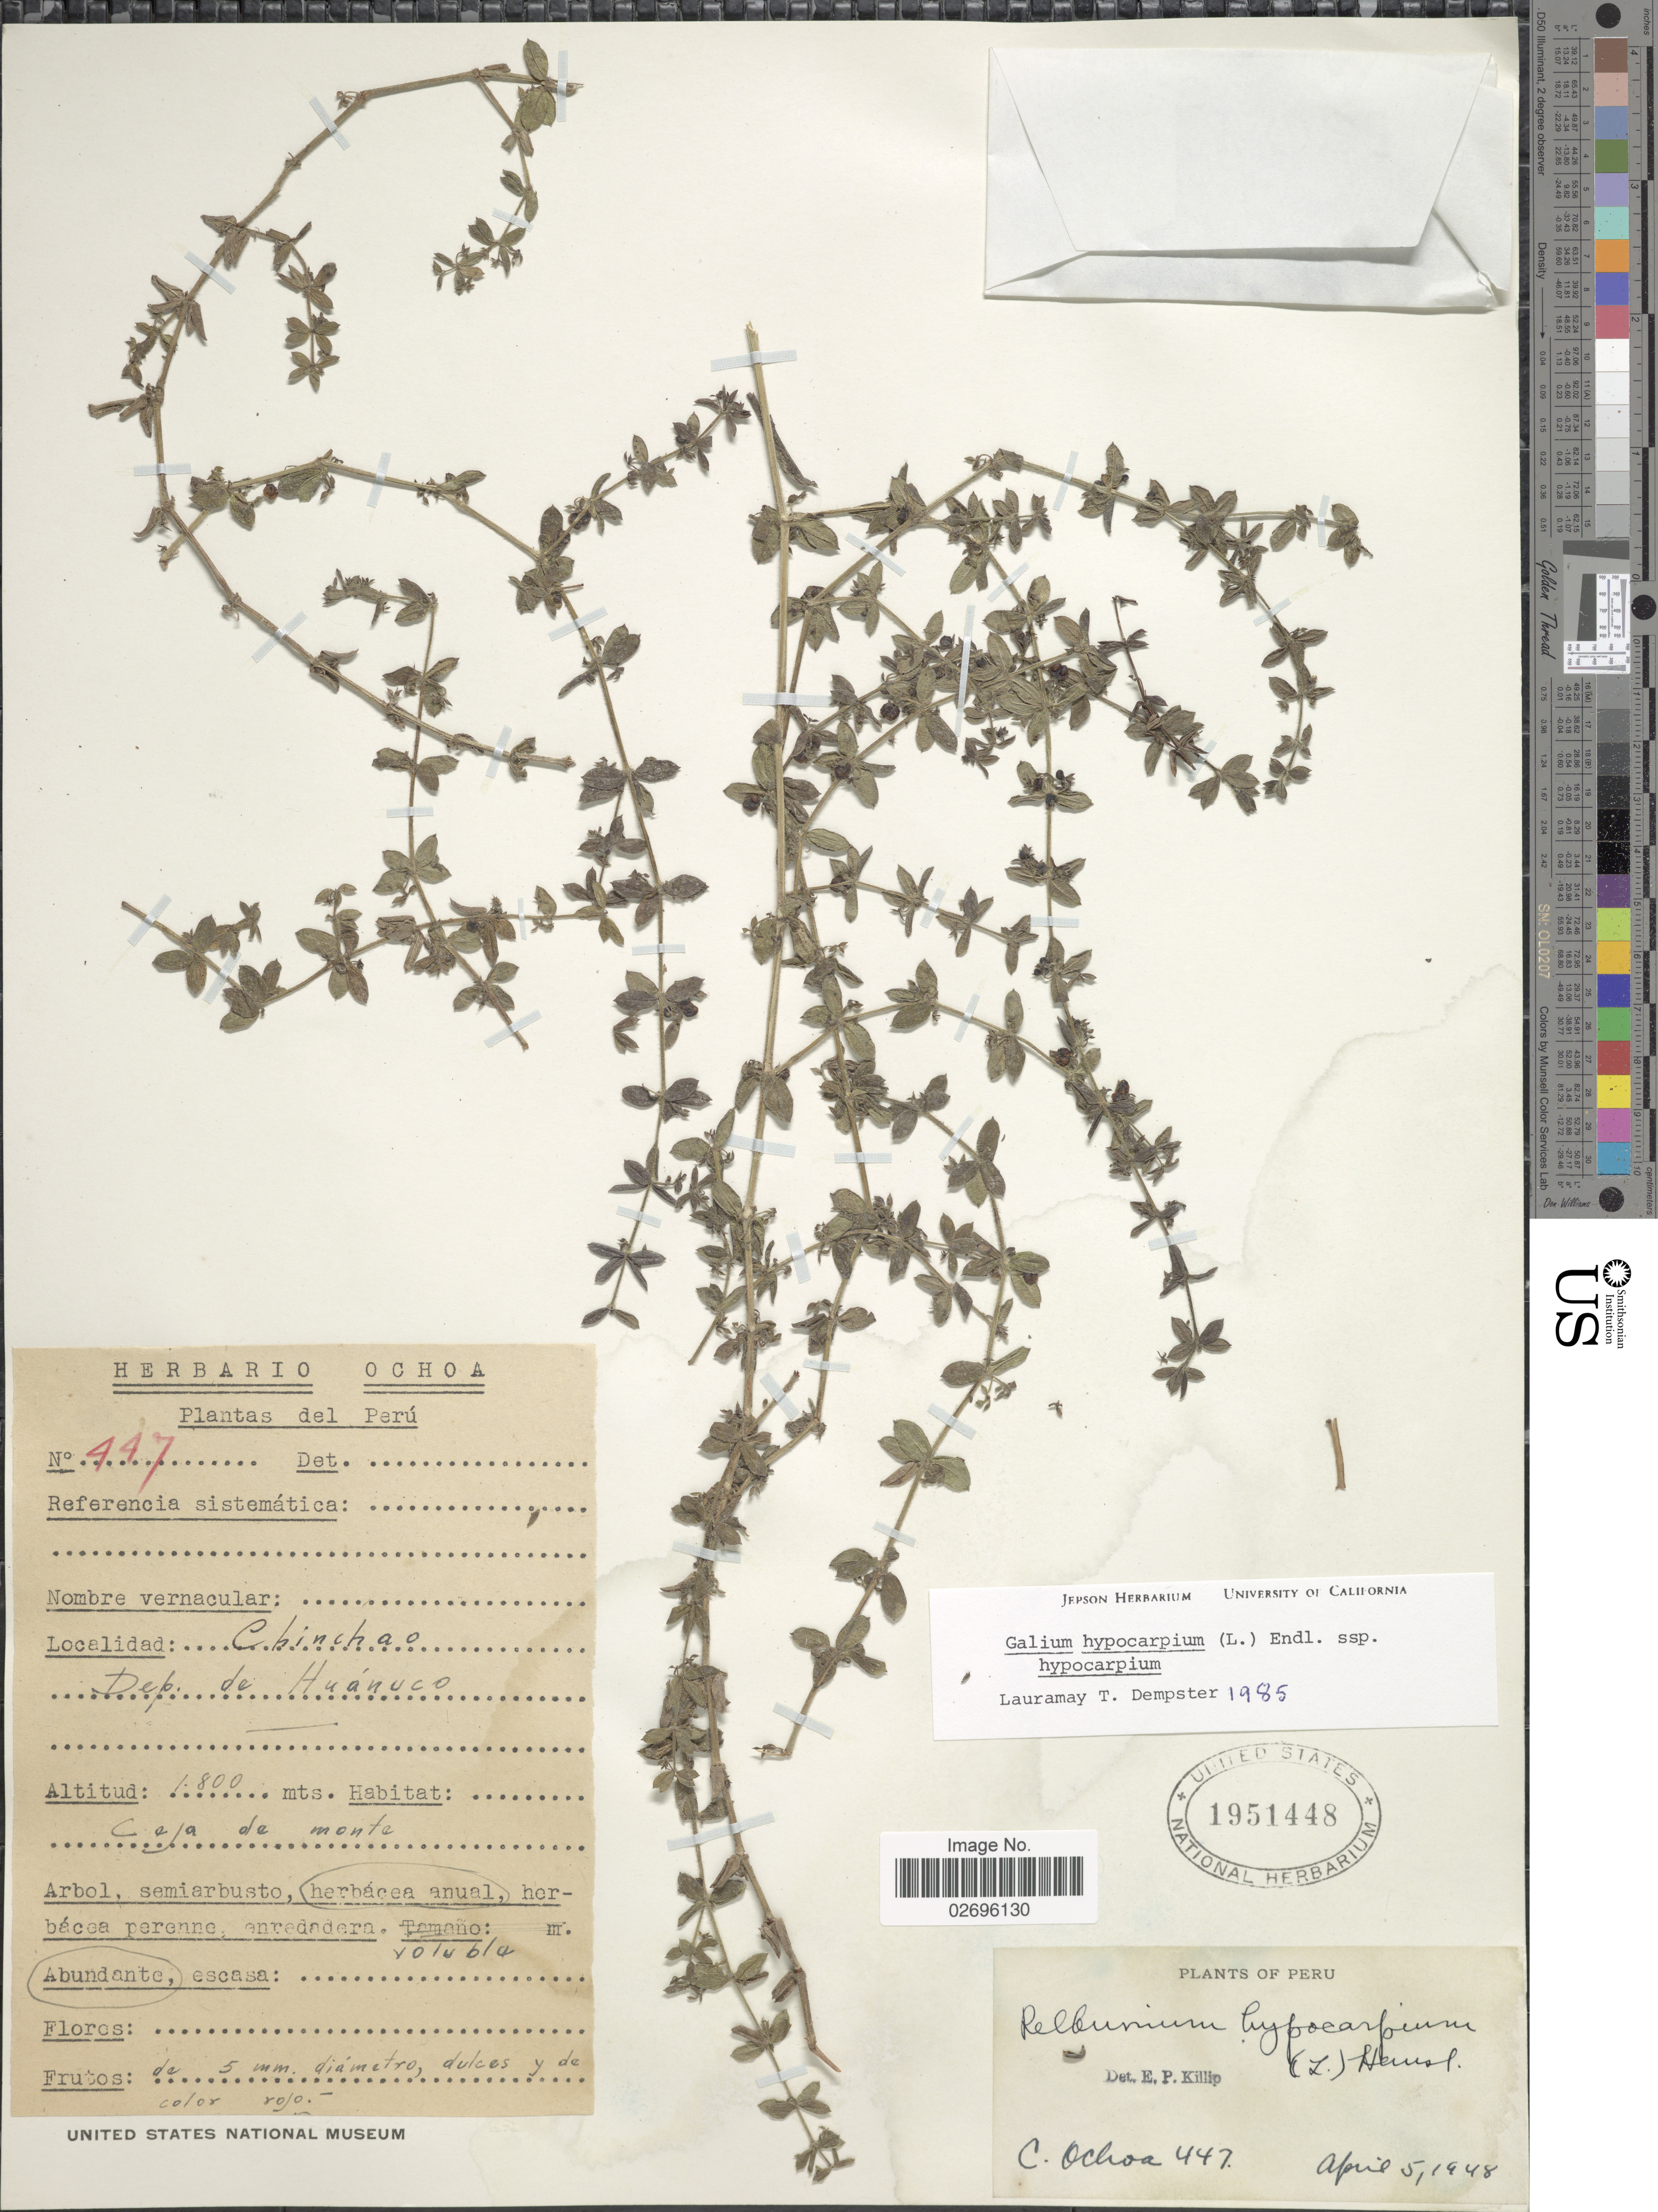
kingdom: Plantae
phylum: Tracheophyta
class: Magnoliopsida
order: Gentianales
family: Rubiaceae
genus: Galium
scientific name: Galium hypocarpium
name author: (L.) Endl. ex Griseb.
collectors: C. Ochoa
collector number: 447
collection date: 1948-04-05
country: Peru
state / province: Huánuco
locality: Chinchao. Dep. de Huánuco.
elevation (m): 1800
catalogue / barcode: US 1951448